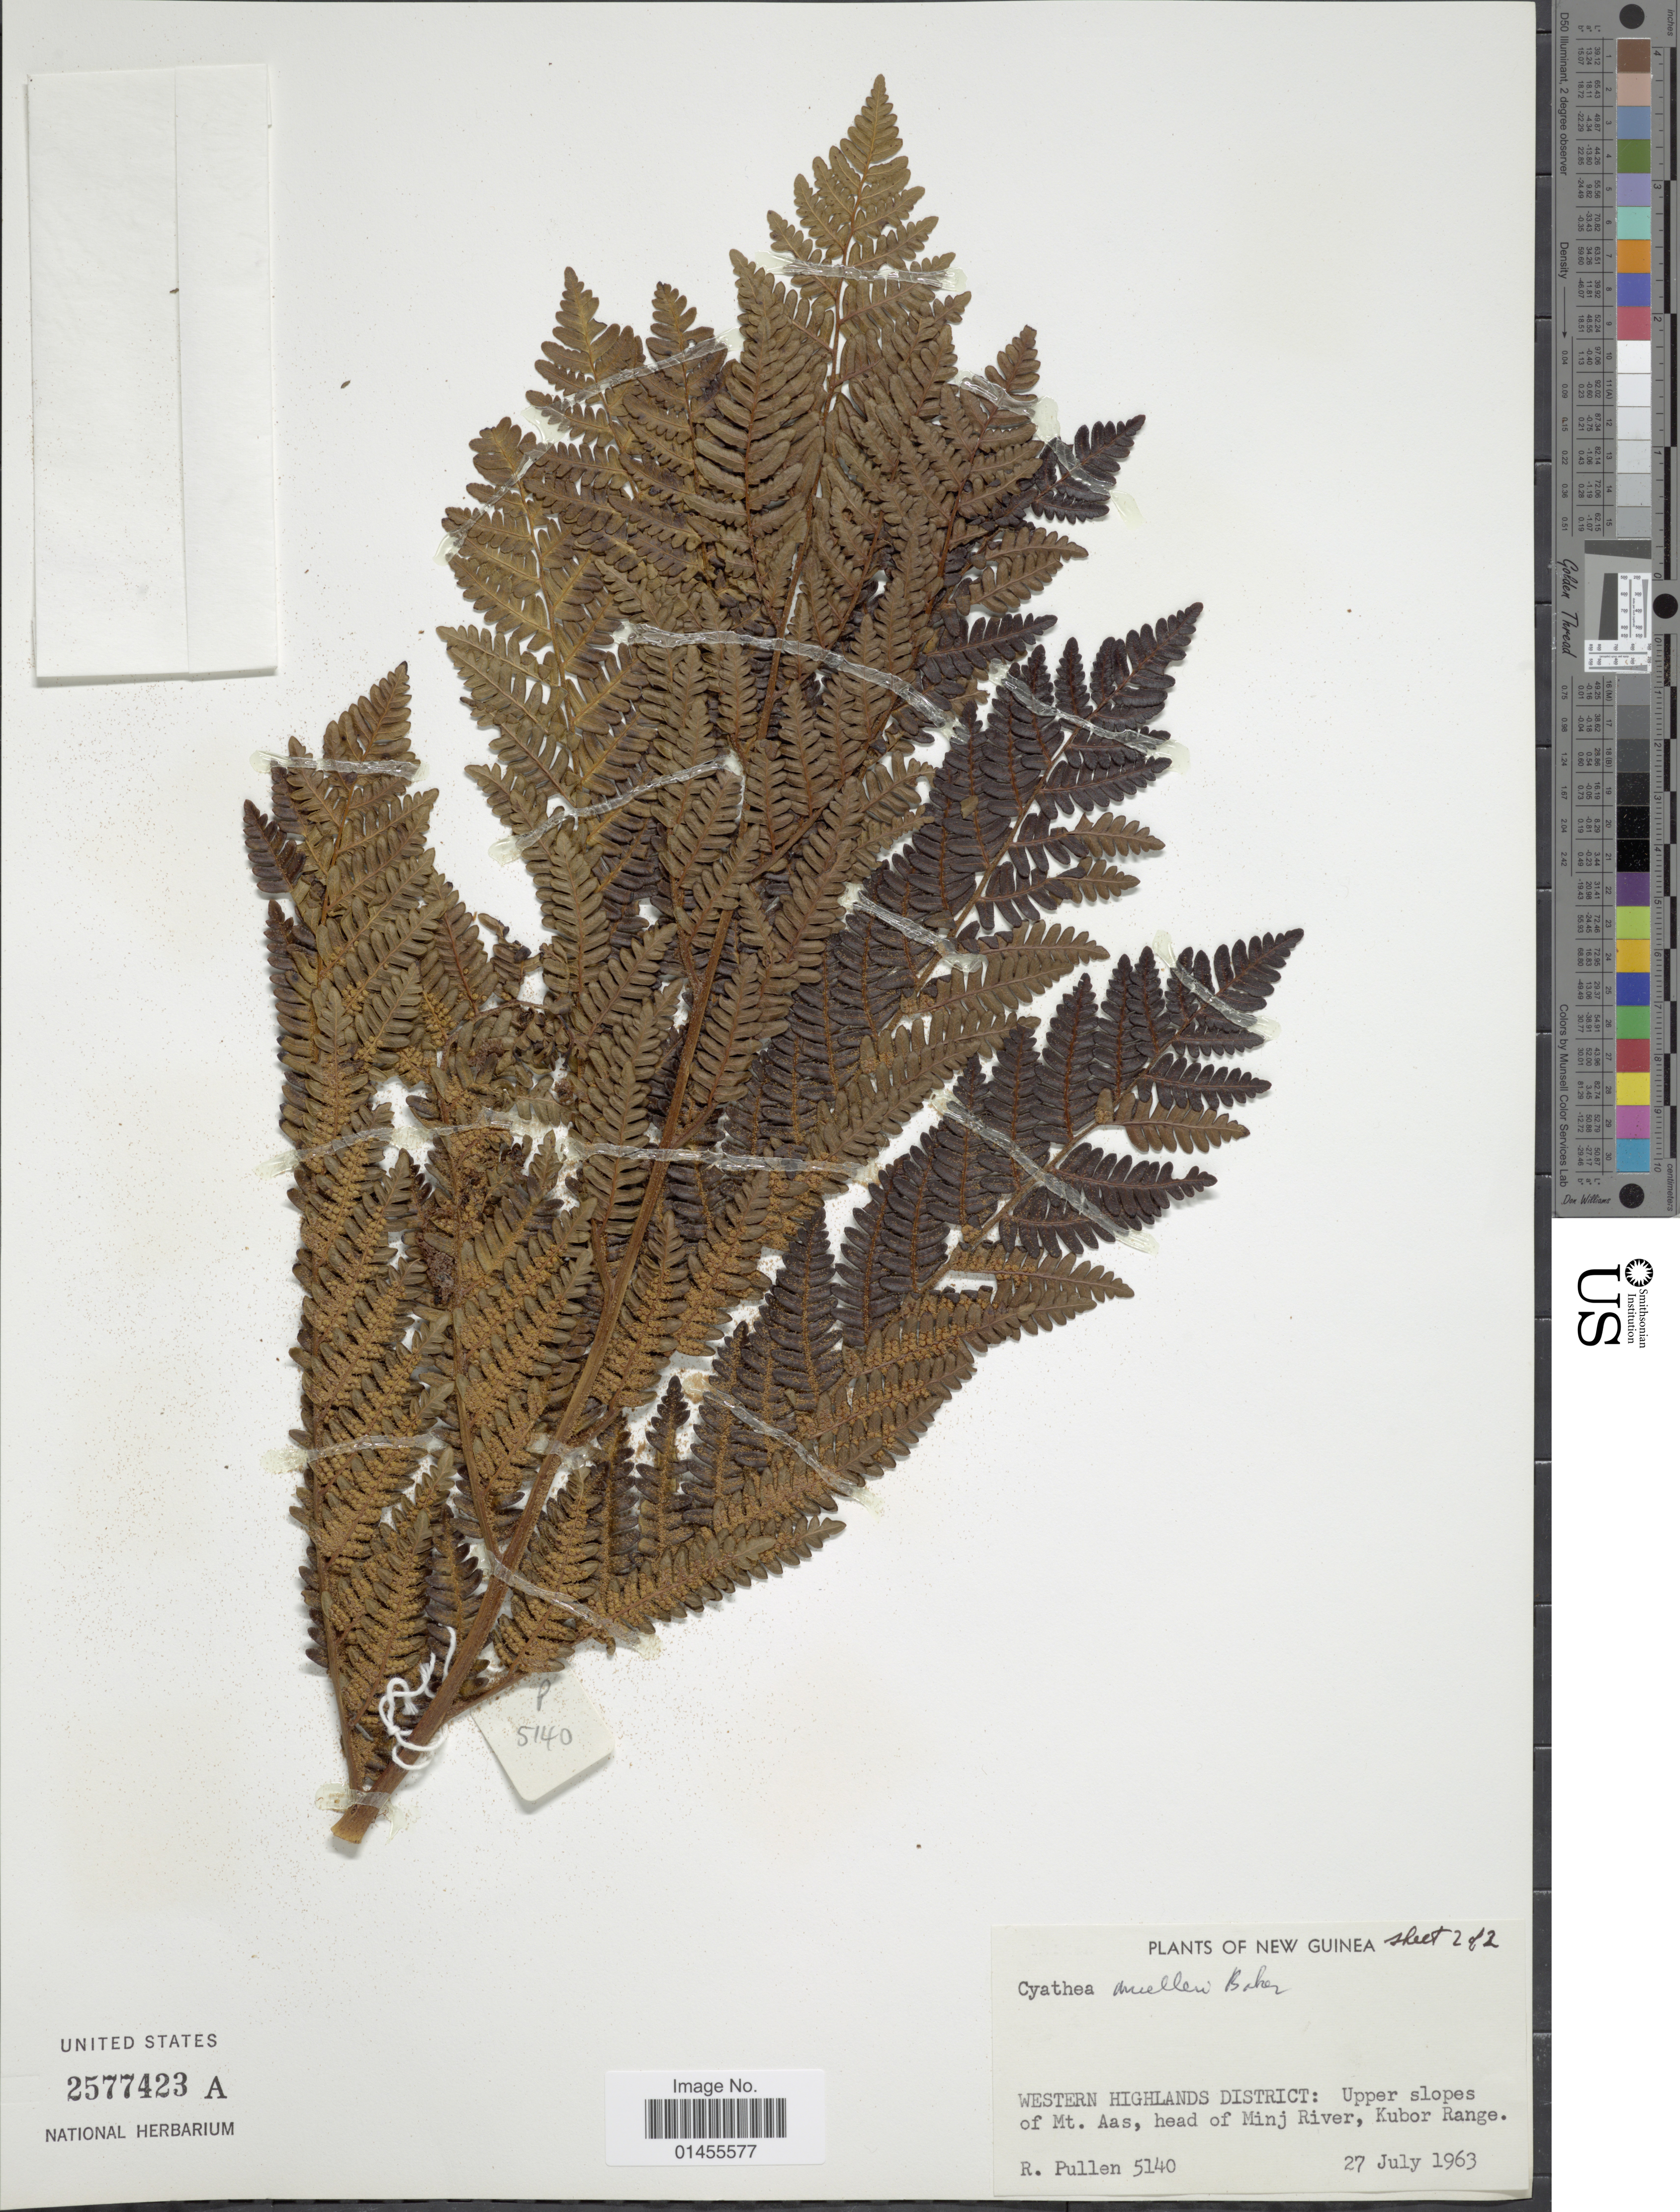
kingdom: Plantae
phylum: Tracheophyta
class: Polypodiopsida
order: Cyatheales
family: Cyatheaceae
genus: Alsophila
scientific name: Alsophila muelleri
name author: (Baker) R.M. Tryon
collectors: R. Pullen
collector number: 5140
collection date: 1963-07-27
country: Papua New Guinea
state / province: Western Highlands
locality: New Guinea. Western Highlands District: Upper slopes of Mt. Aas, head of MInj River, Kubor Range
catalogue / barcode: US 2577423A